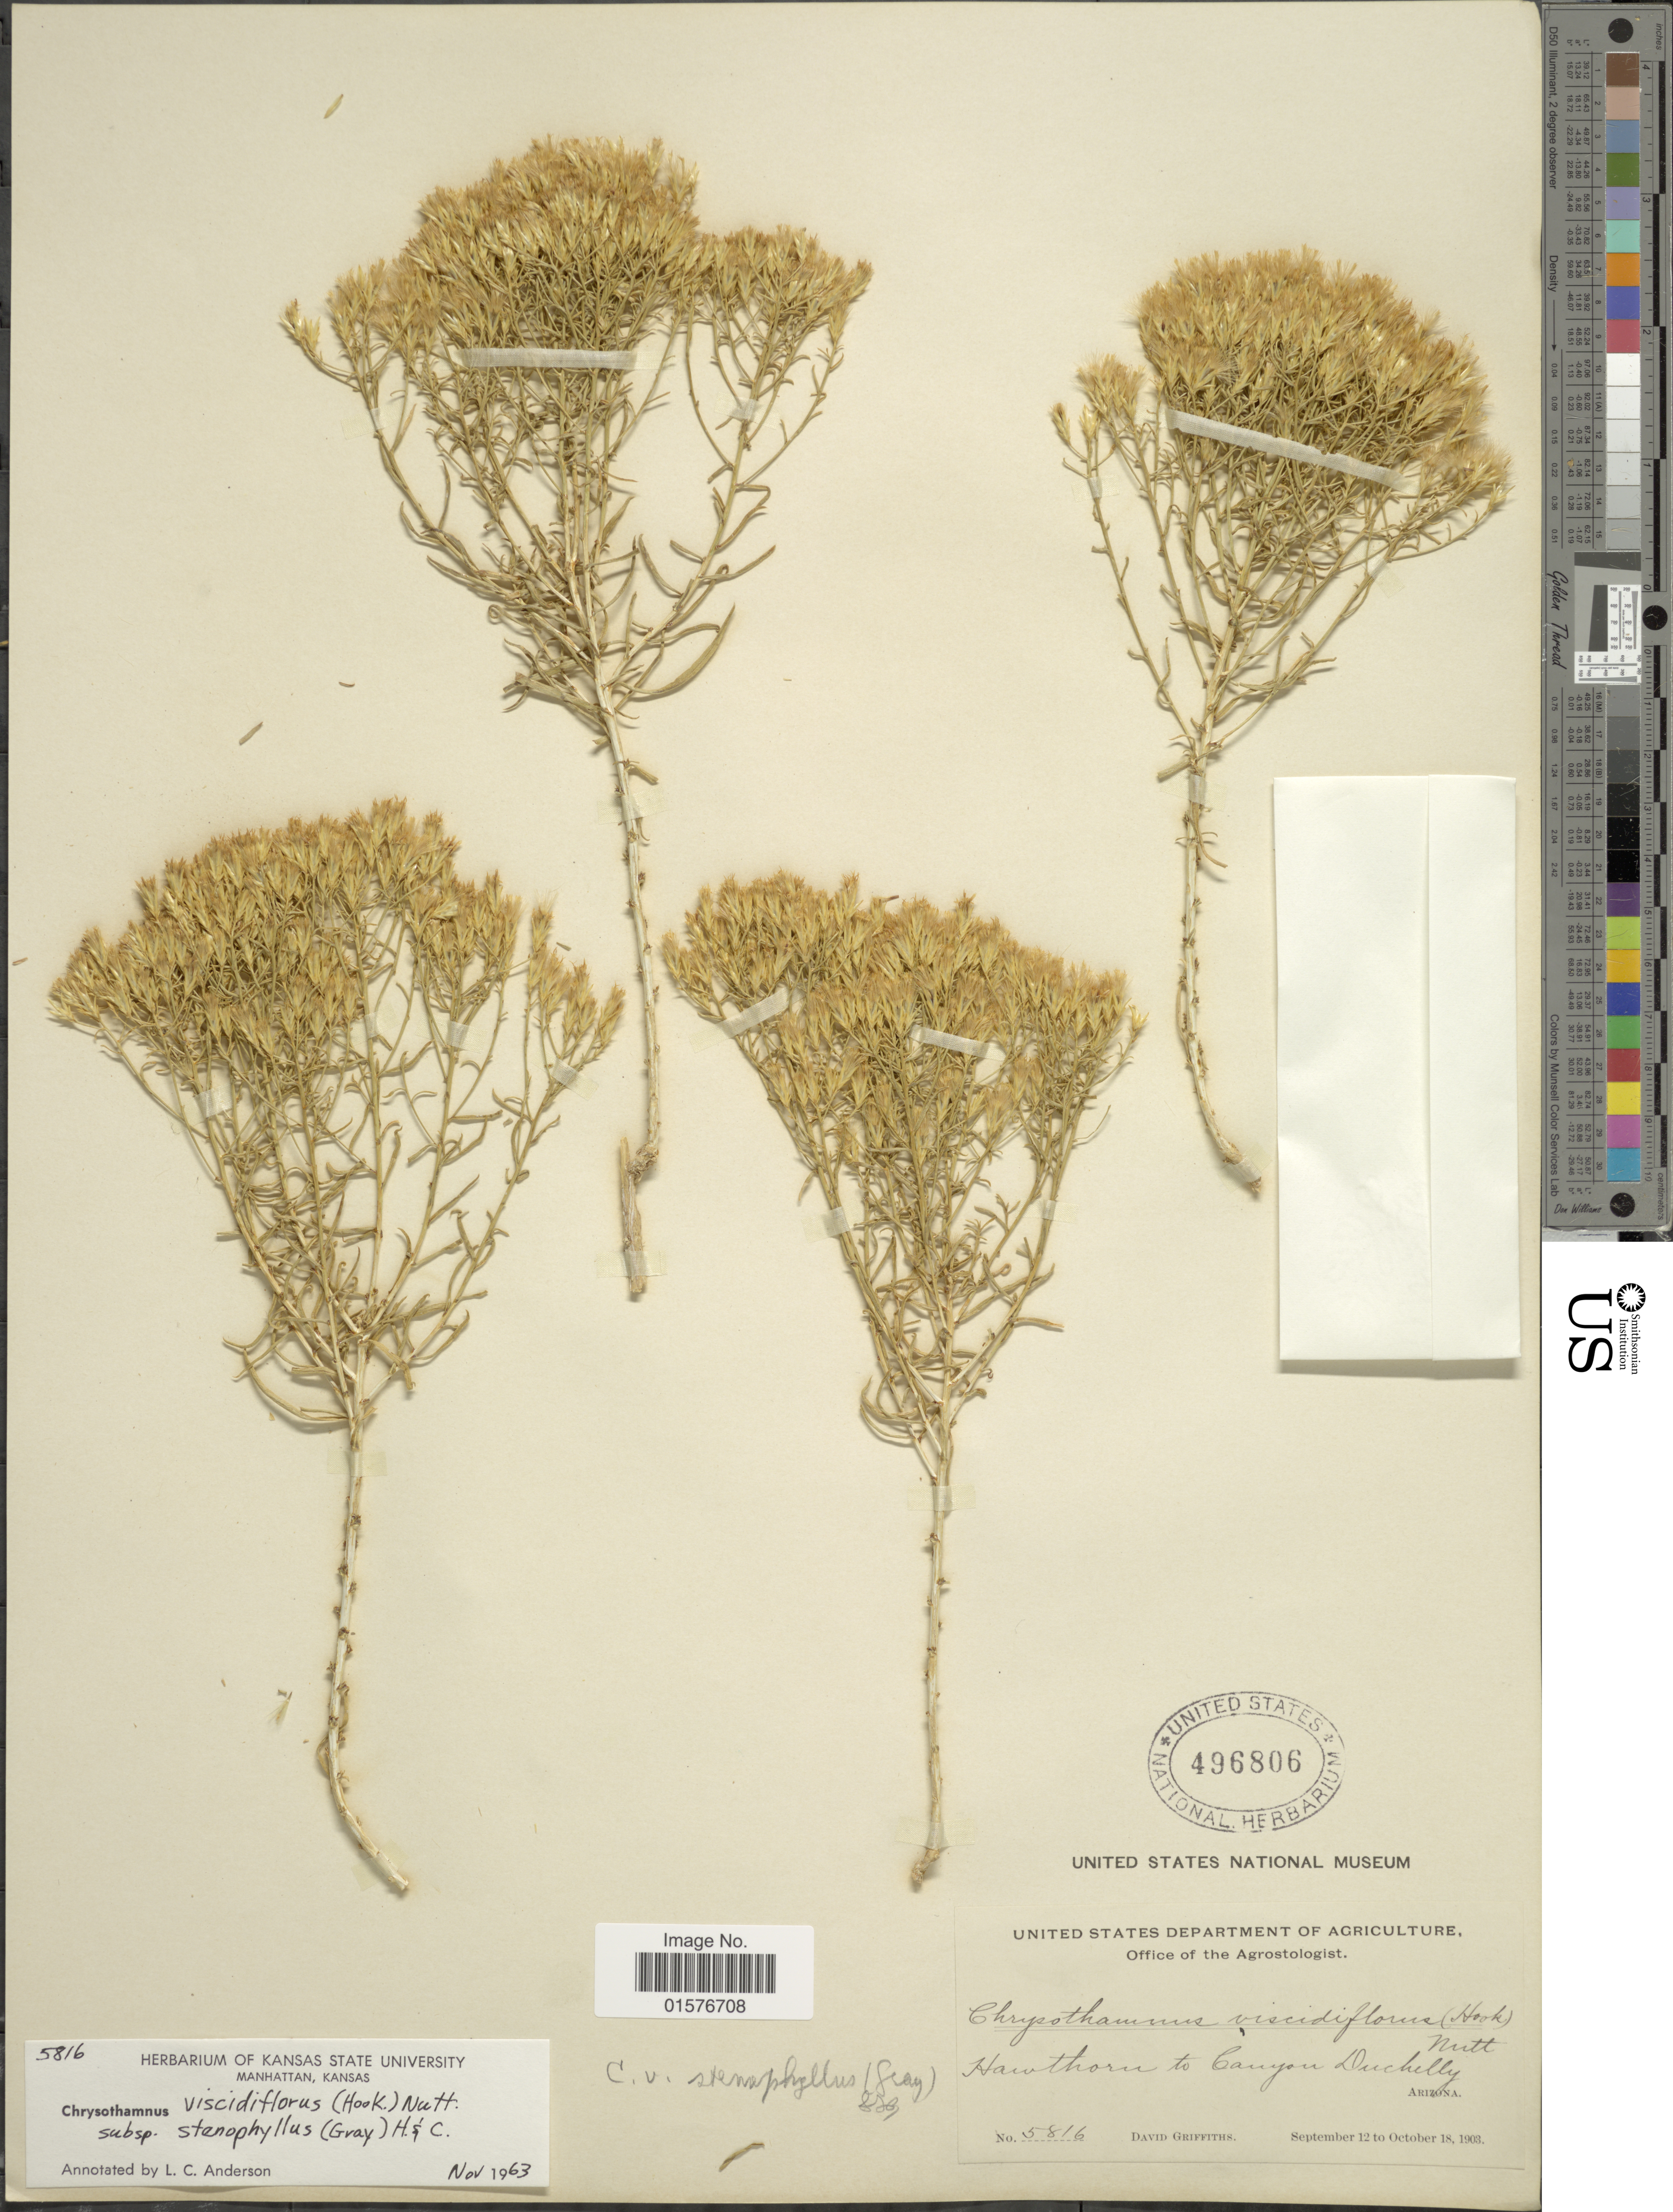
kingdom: Plantae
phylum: Tracheophyta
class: Magnoliopsida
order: Asterales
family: Asteraceae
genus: Chrysothamnus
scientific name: Chrysothamnus viscidiflorus subsp. stenophyllus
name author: (A. Gray) H.M. Hall & Clem.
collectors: D. Griffiths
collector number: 5816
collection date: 1903-09-12/1903-10-18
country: United States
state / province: Arizona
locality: Hawthorn to Cabyon Duchelly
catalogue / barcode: US 496806